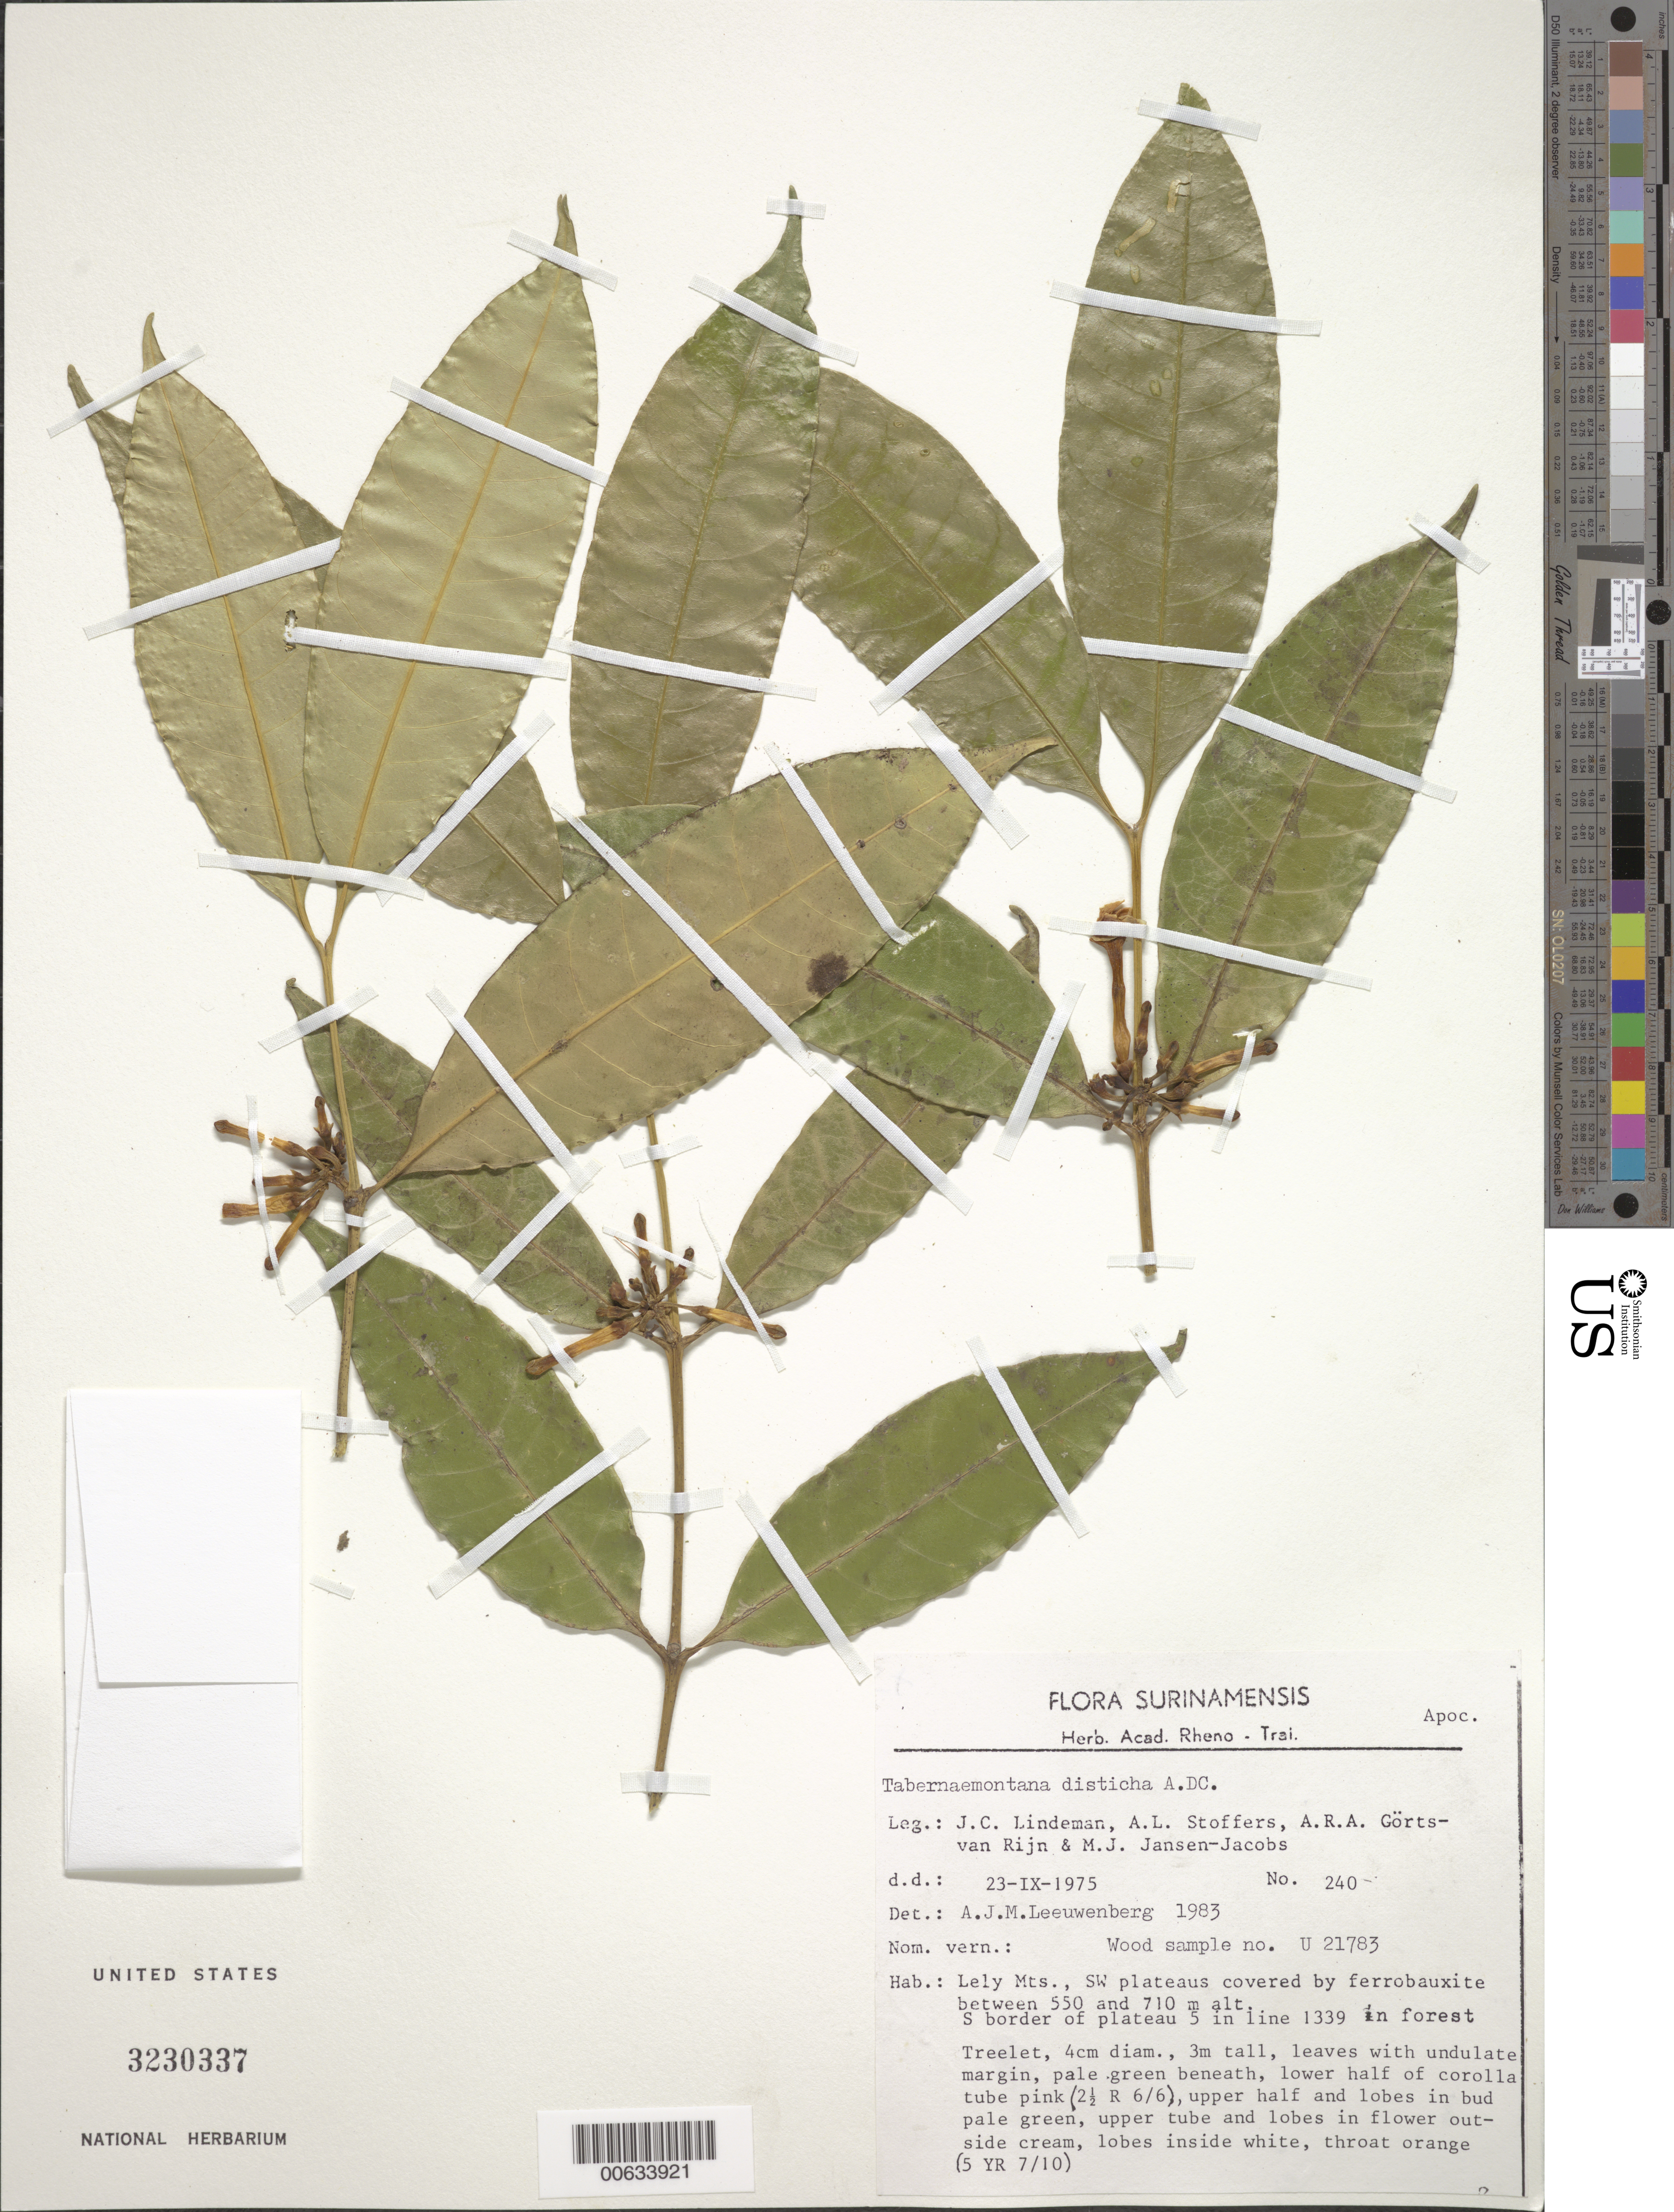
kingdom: Plantae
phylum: Tracheophyta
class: Magnoliopsida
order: Gentianales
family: Apocynaceae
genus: Tabernaemontana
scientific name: Tabernaemontana disticha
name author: A. DC.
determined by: Leeuwenberg, A. J. M.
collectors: J. C. Lindeman, A. Stoffers, A. .R. A. Görts-van Rijn & M. J. Jansen-Jacobs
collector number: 75 240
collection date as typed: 23-Sep-75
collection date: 1975-09-23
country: Suriname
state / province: Marowijne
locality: Lely Mts., SW plateaus, S border of plateau 5 in line 1339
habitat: Plateus covered by ferrobauxite; in forest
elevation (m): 550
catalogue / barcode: US 3230337